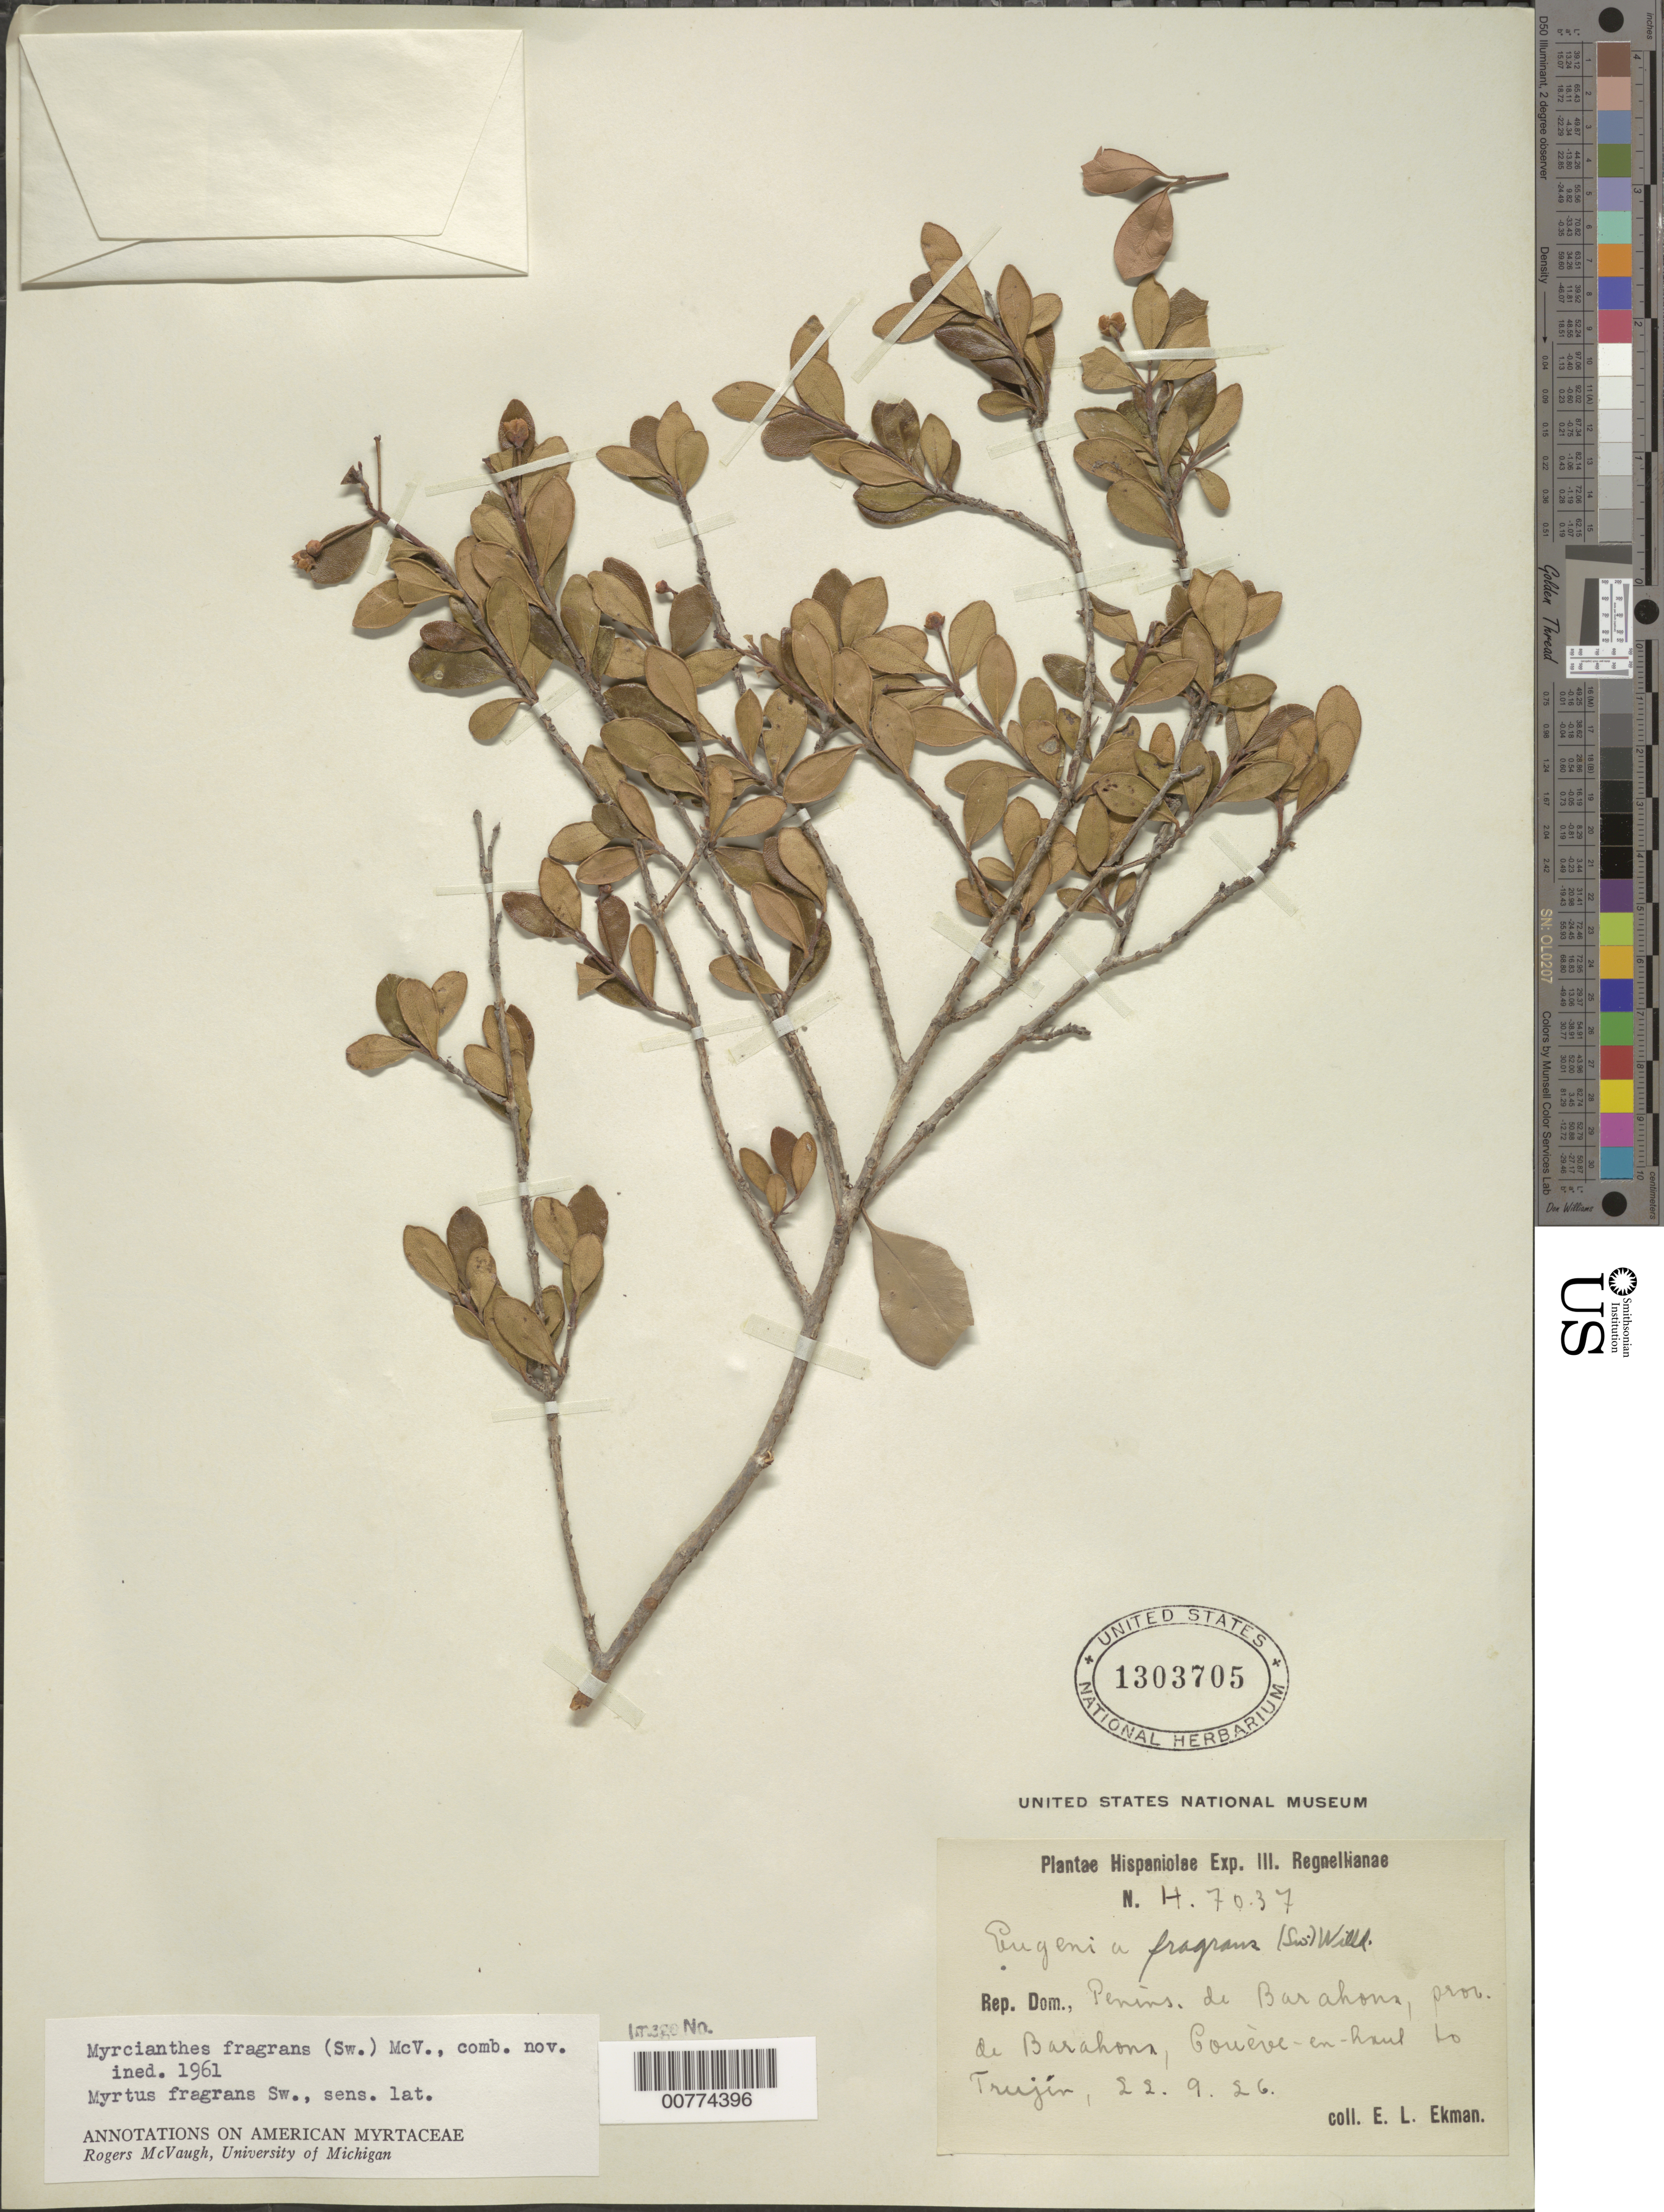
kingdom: Plantae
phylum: Tracheophyta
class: Magnoliopsida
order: Myrtales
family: Myrtaceae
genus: Myrcianthes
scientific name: Myrcianthes fragrans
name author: (Sw.) McVaugh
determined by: McVaugh, R.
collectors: E. L. Ekman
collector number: H 7037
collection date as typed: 22 Sep 1926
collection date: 1926-09-22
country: Dominican Republic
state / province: Barahona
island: Hispaniola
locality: Peninsula of Barahona, Couève-en-Haut to Trujín.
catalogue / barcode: US 1303705